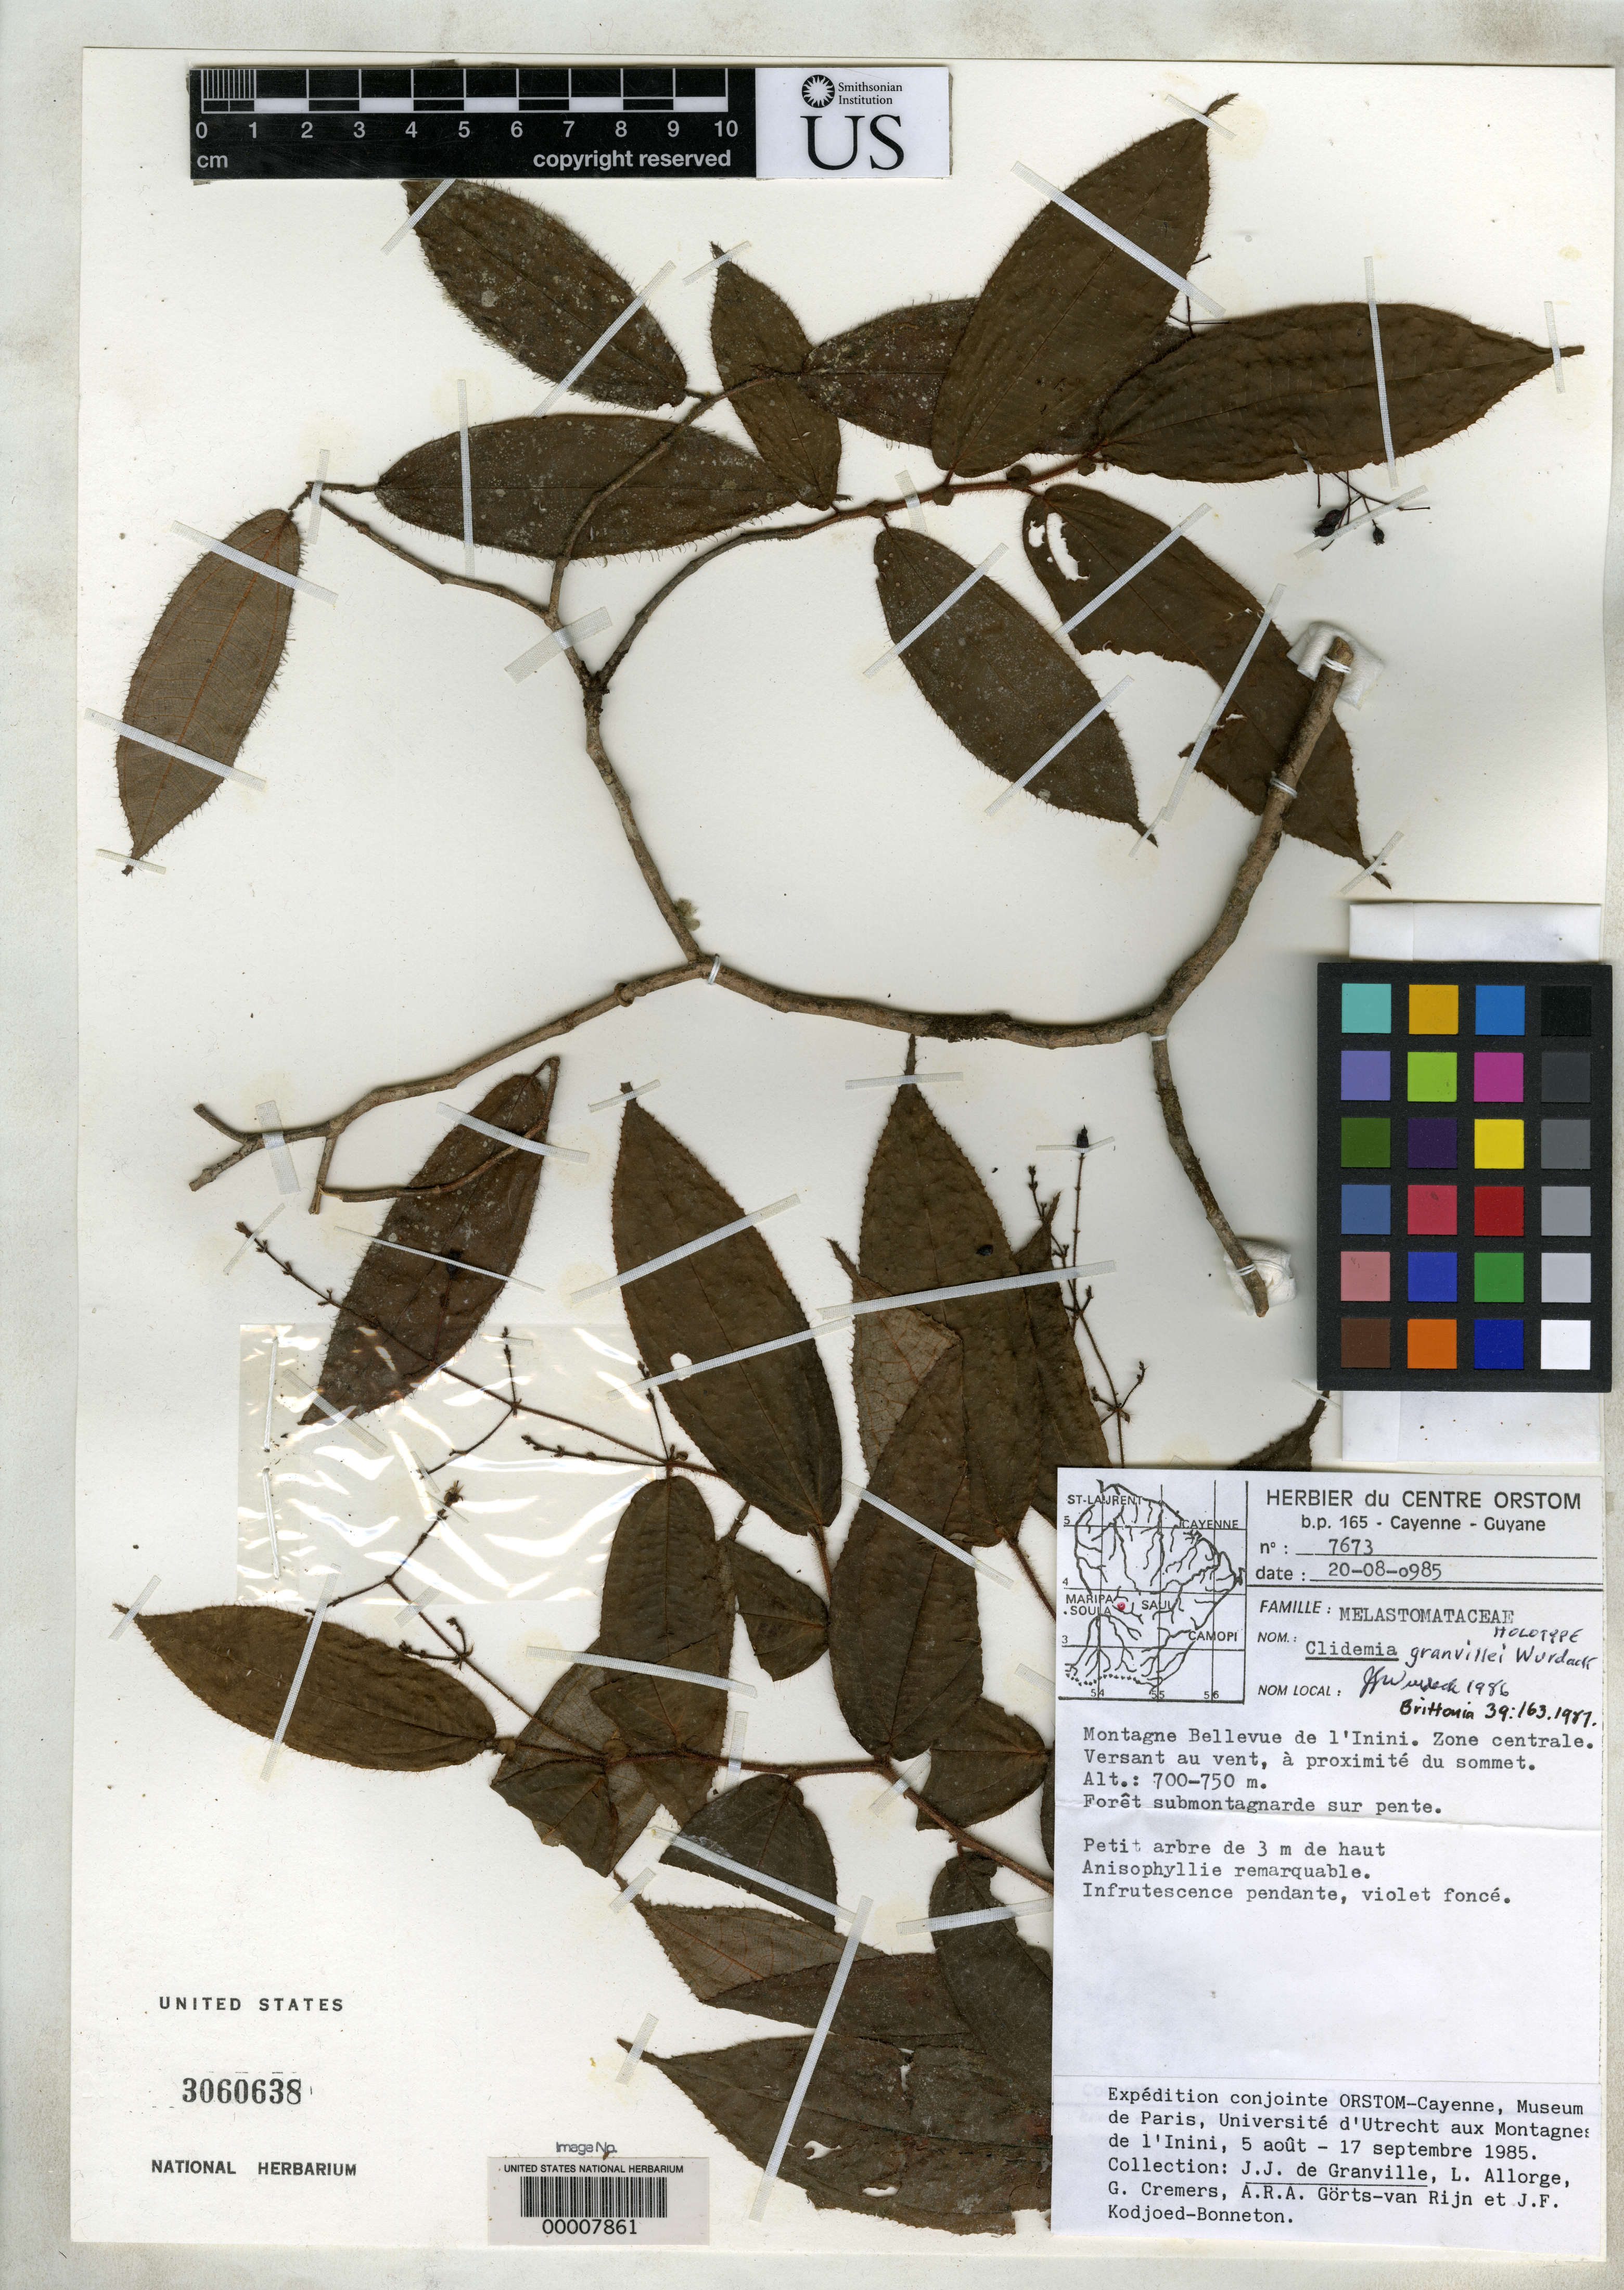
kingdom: Plantae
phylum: Tracheophyta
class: Magnoliopsida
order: Myrtales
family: Melastomataceae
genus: Clidemia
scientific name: Clidemia granvillei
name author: Wurdack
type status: Holotype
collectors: J.-J. de Granville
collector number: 7673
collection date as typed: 20 Aug 1985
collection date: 1985-08-20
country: French Guiana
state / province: Inini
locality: Bellvue Mt.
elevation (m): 700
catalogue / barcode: US 3060638